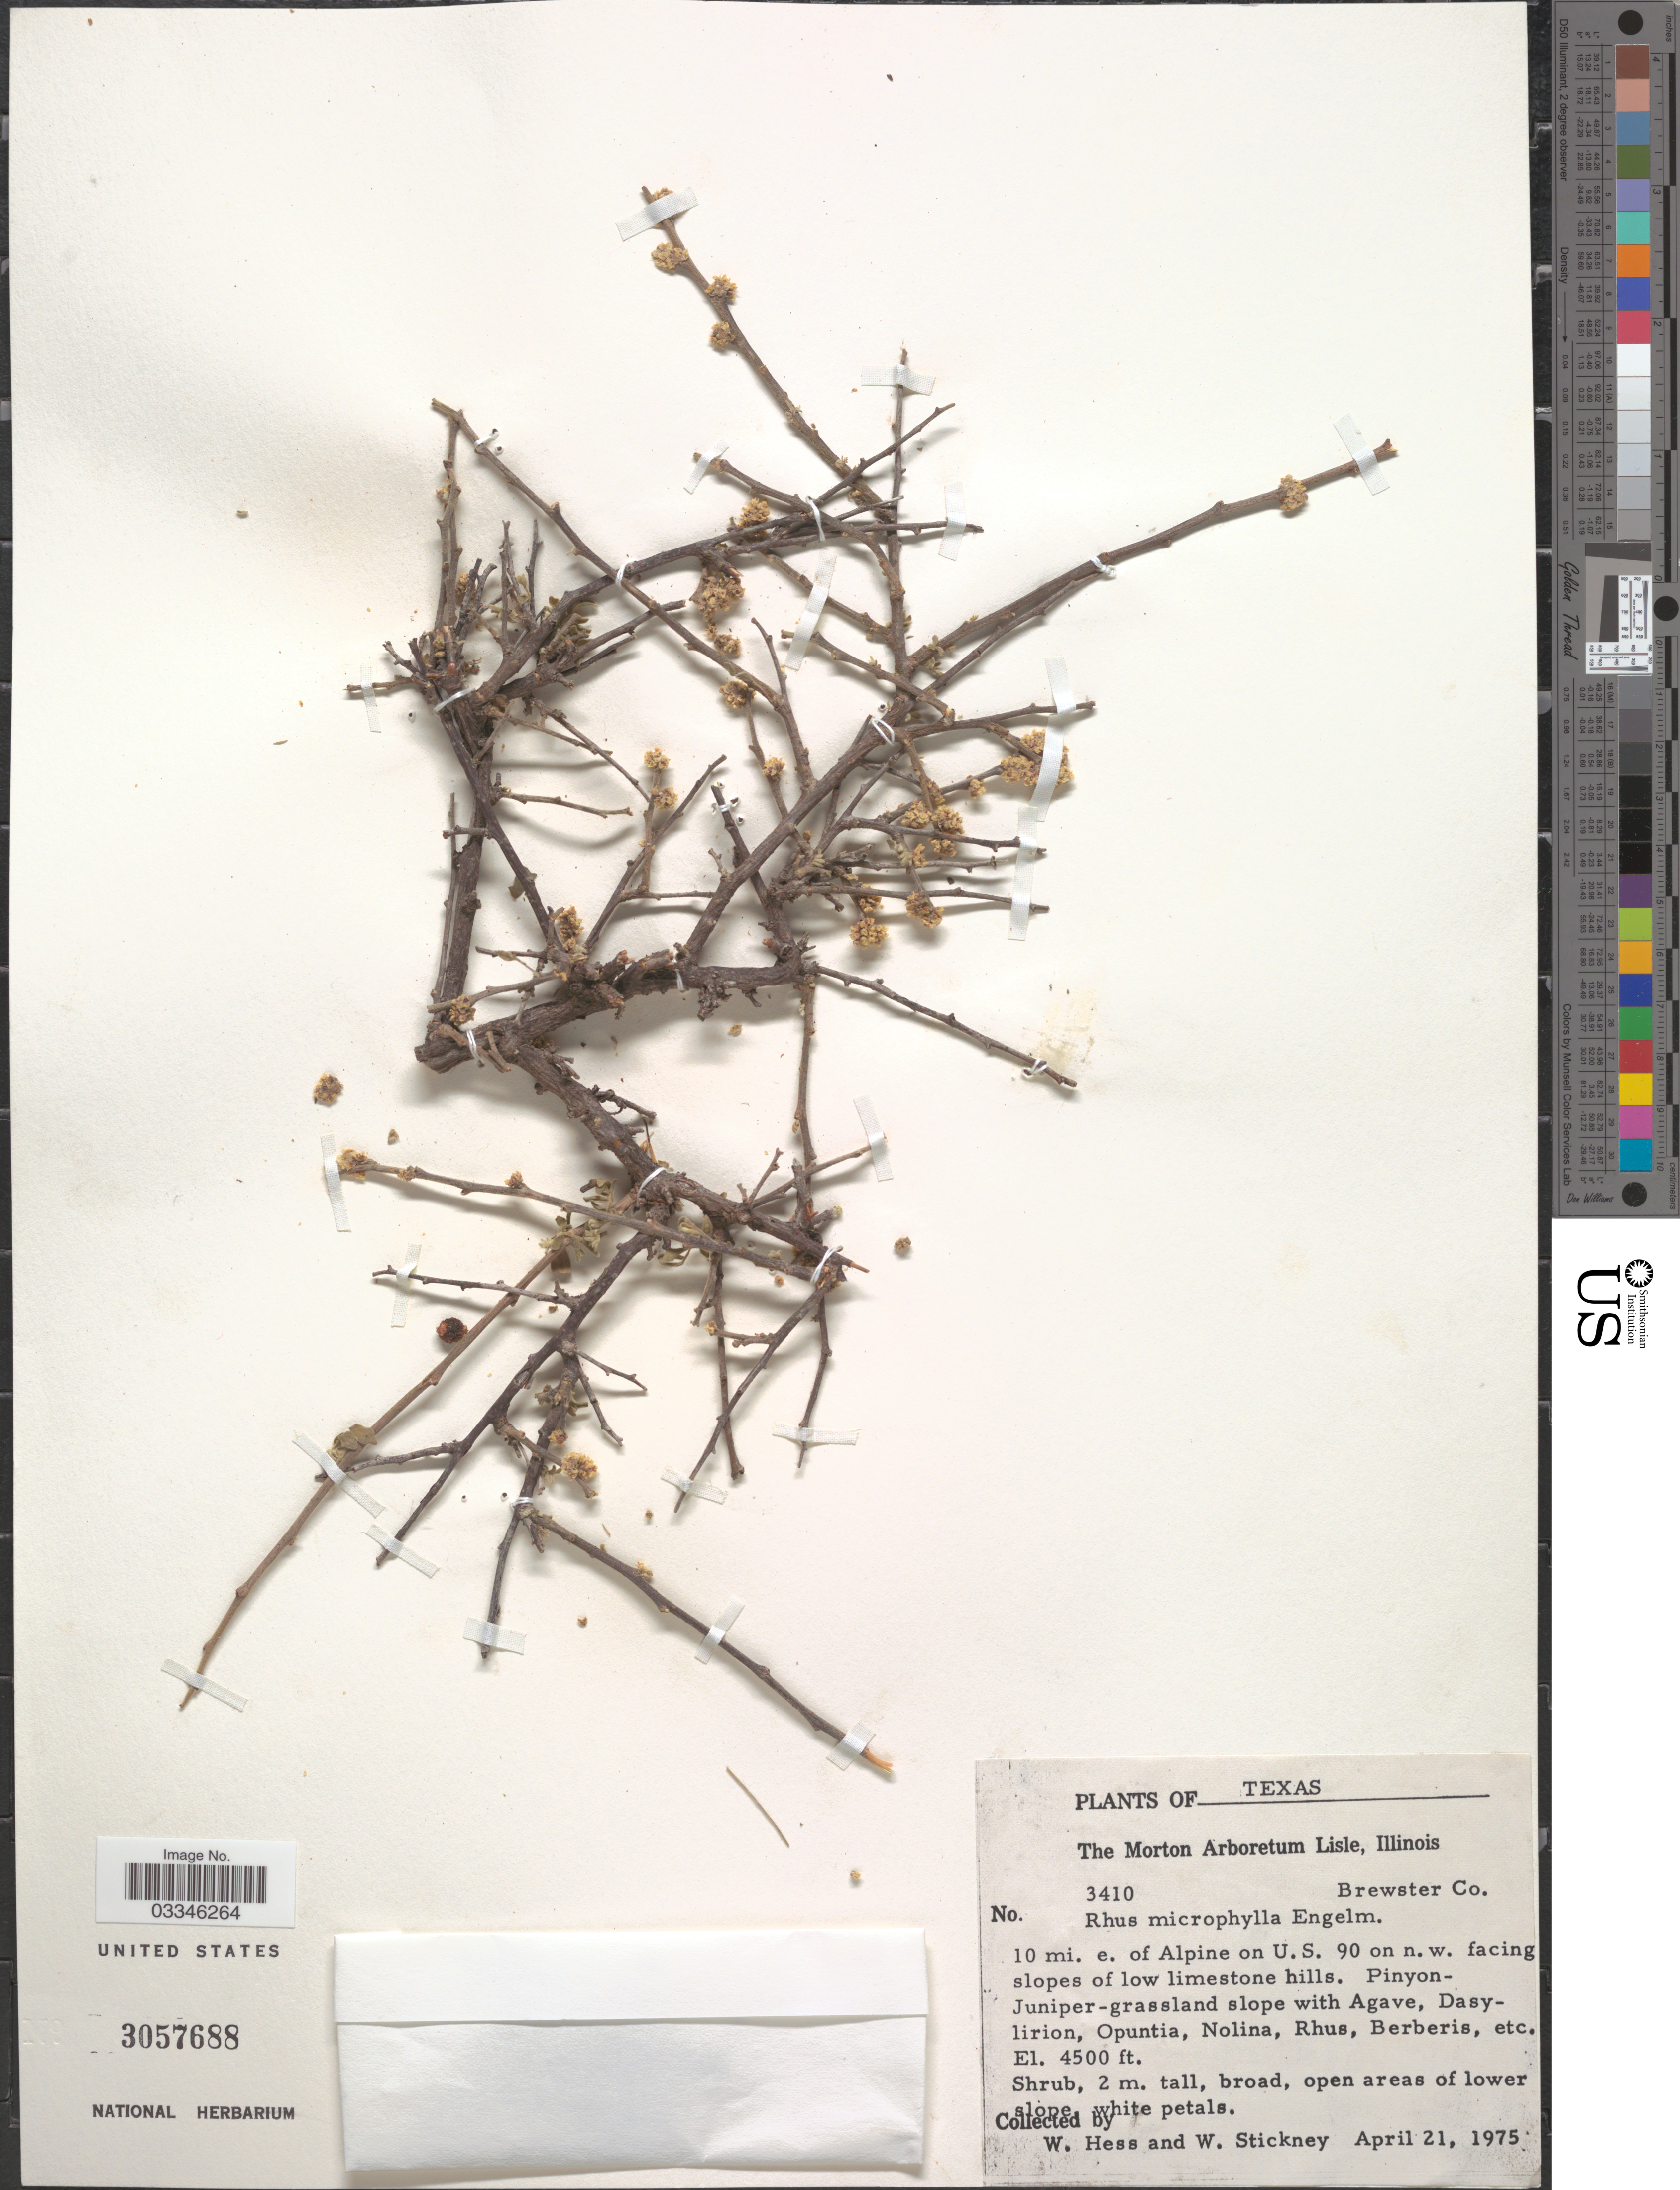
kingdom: Plantae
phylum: Tracheophyta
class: Magnoliopsida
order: Sapindales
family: Anacardiaceae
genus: Rhus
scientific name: Rhus microphylla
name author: Engelm.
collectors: W. Hess & W. Stickney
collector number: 3410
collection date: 1975-04-21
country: United States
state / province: Texas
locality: Brewster Co. 10 mi. e. of Alpine on U.S. 90 on n.w. facing slopes of low limestone hills.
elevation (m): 1372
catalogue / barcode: US 3057688